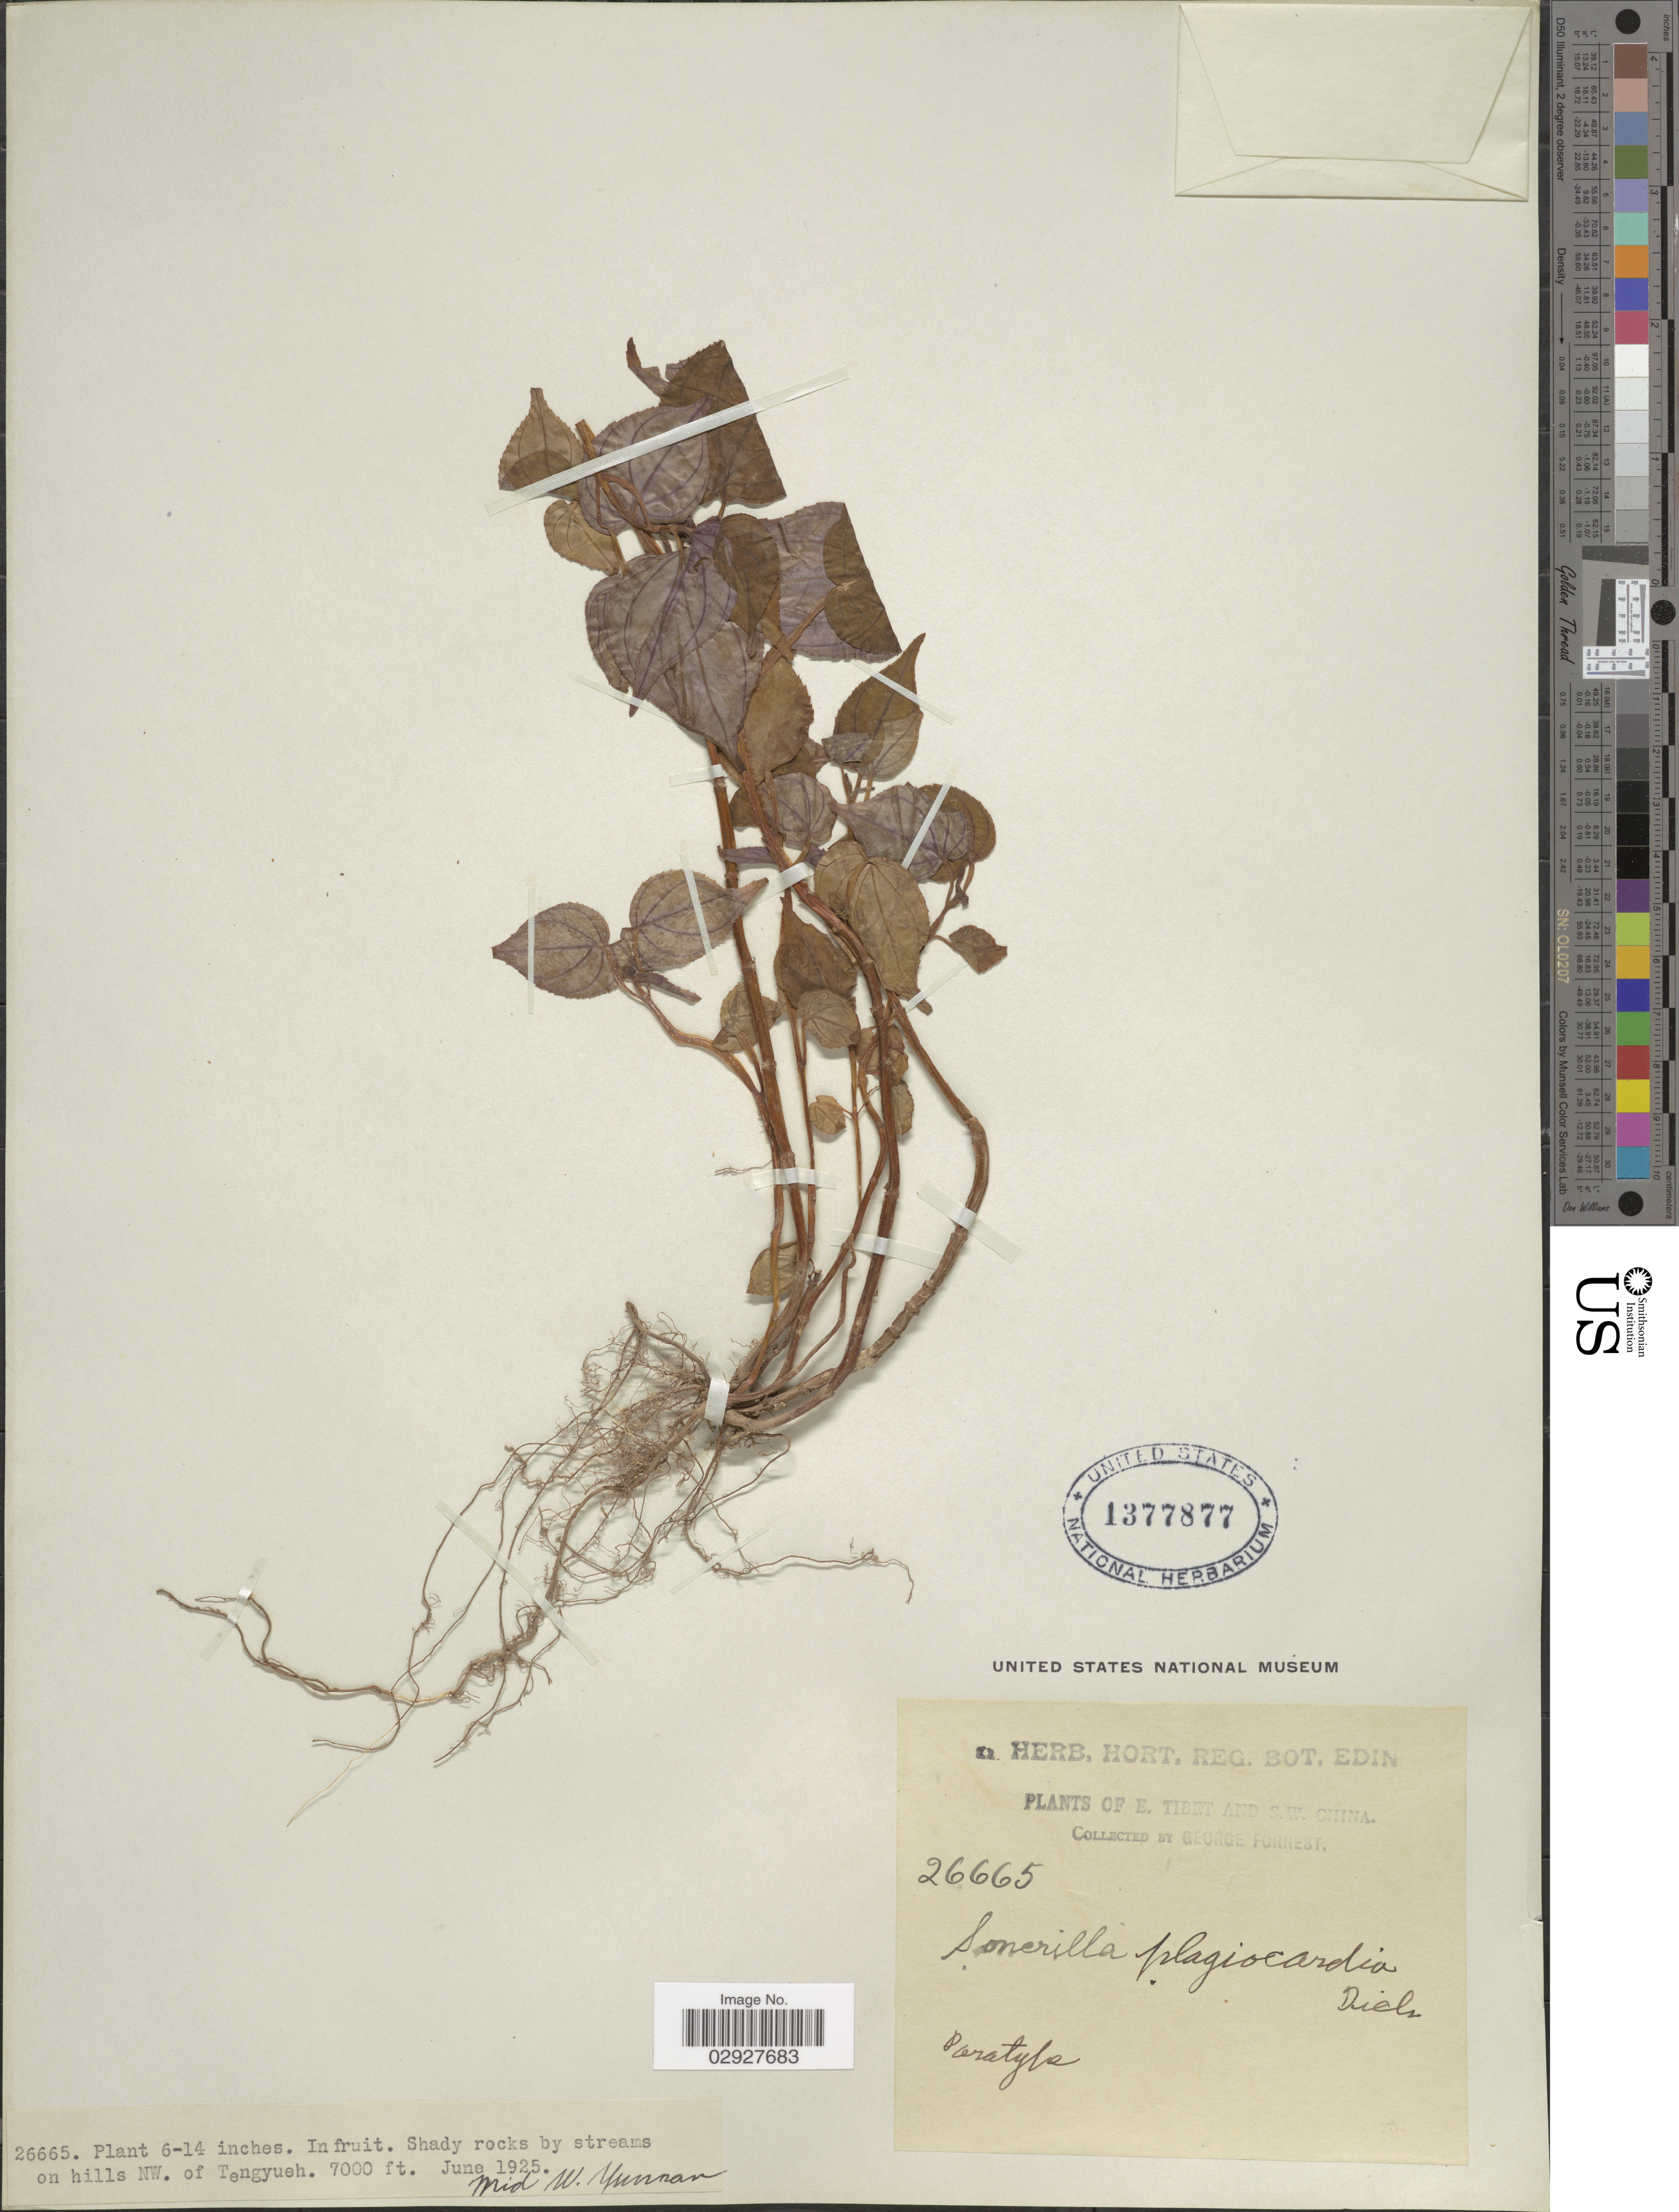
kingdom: Plantae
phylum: Tracheophyta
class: Magnoliopsida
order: Myrtales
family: Melastomataceae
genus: Sonerila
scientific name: Sonerila plagiocardia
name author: Diels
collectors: G. Forrest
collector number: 26665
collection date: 1925-06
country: China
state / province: Yunnan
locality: E. tibet and S.W. China, on hills NW. of Tengyueh. Mid W. Yunnan.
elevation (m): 2134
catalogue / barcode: US 1377877